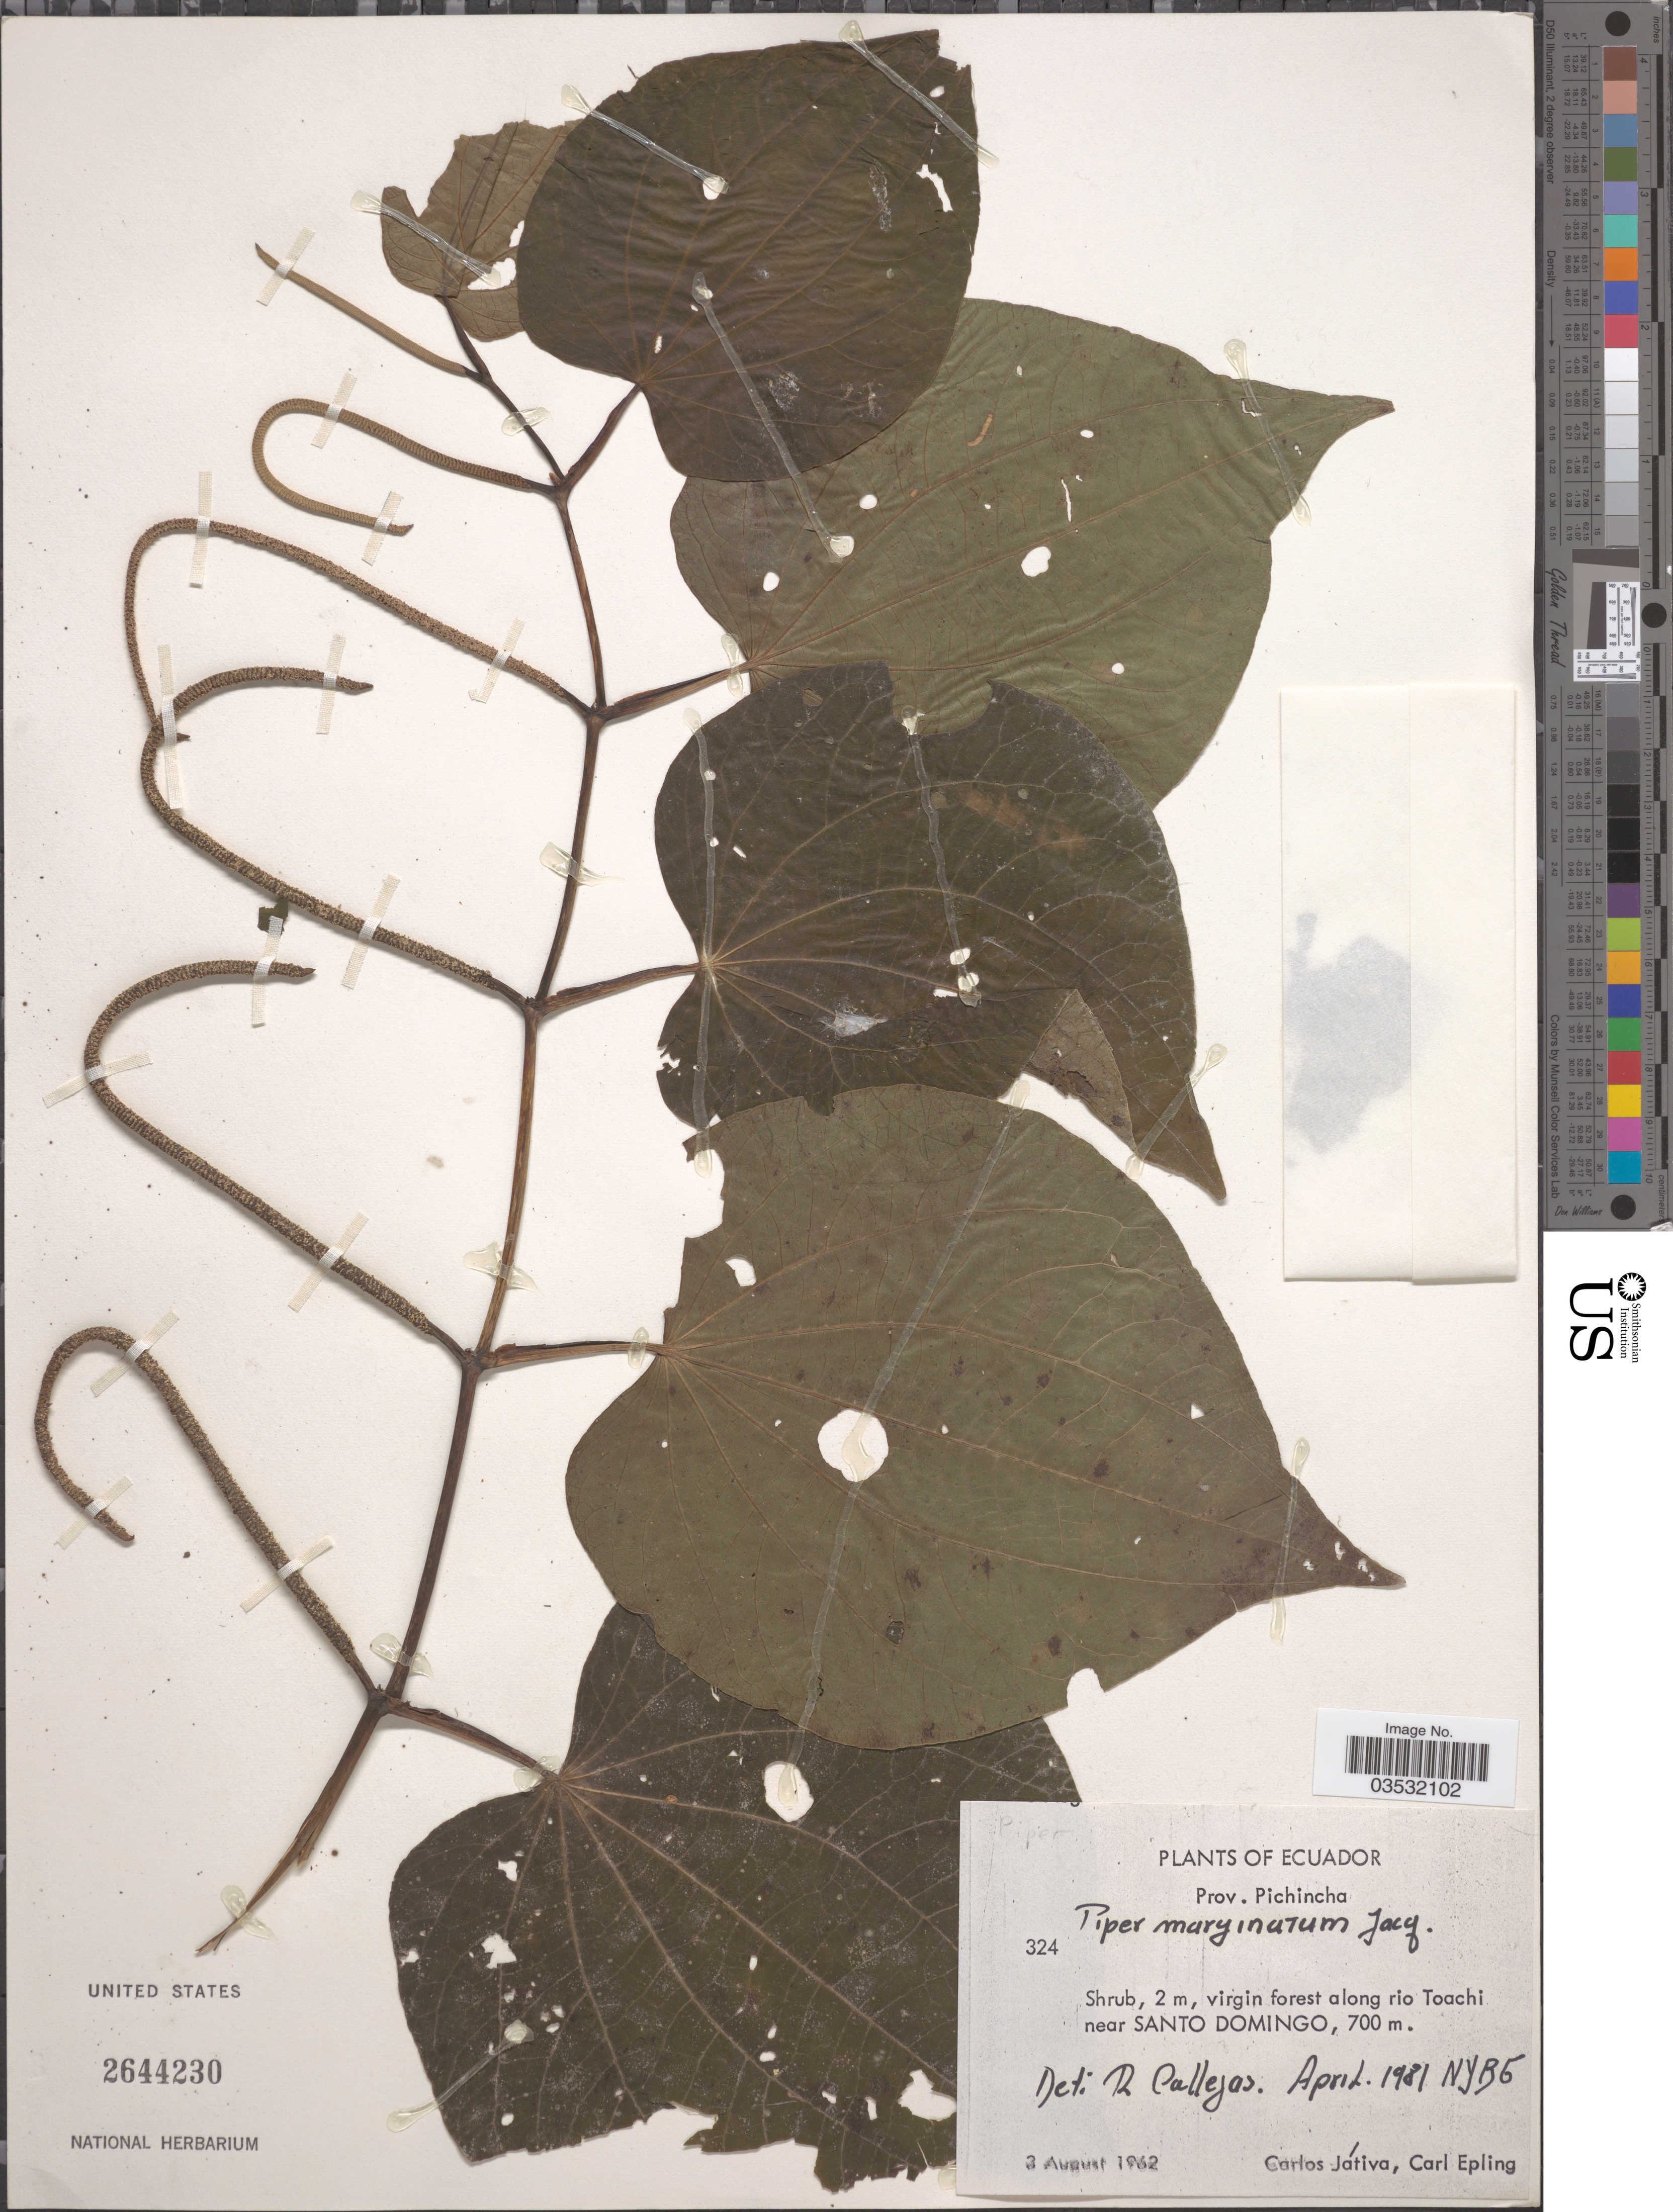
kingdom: Plantae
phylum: Tracheophyta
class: Magnoliopsida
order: Piperales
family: Piperaceae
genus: Piper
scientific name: Piper marginatum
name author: Jacq.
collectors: C. D. Játiva & C. C. Epling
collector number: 324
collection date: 1962-08-03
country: Ecuador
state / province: Pichincha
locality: Virgin forest along rio Toachi near Santo Domingo.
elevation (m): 700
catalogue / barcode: US 2644230